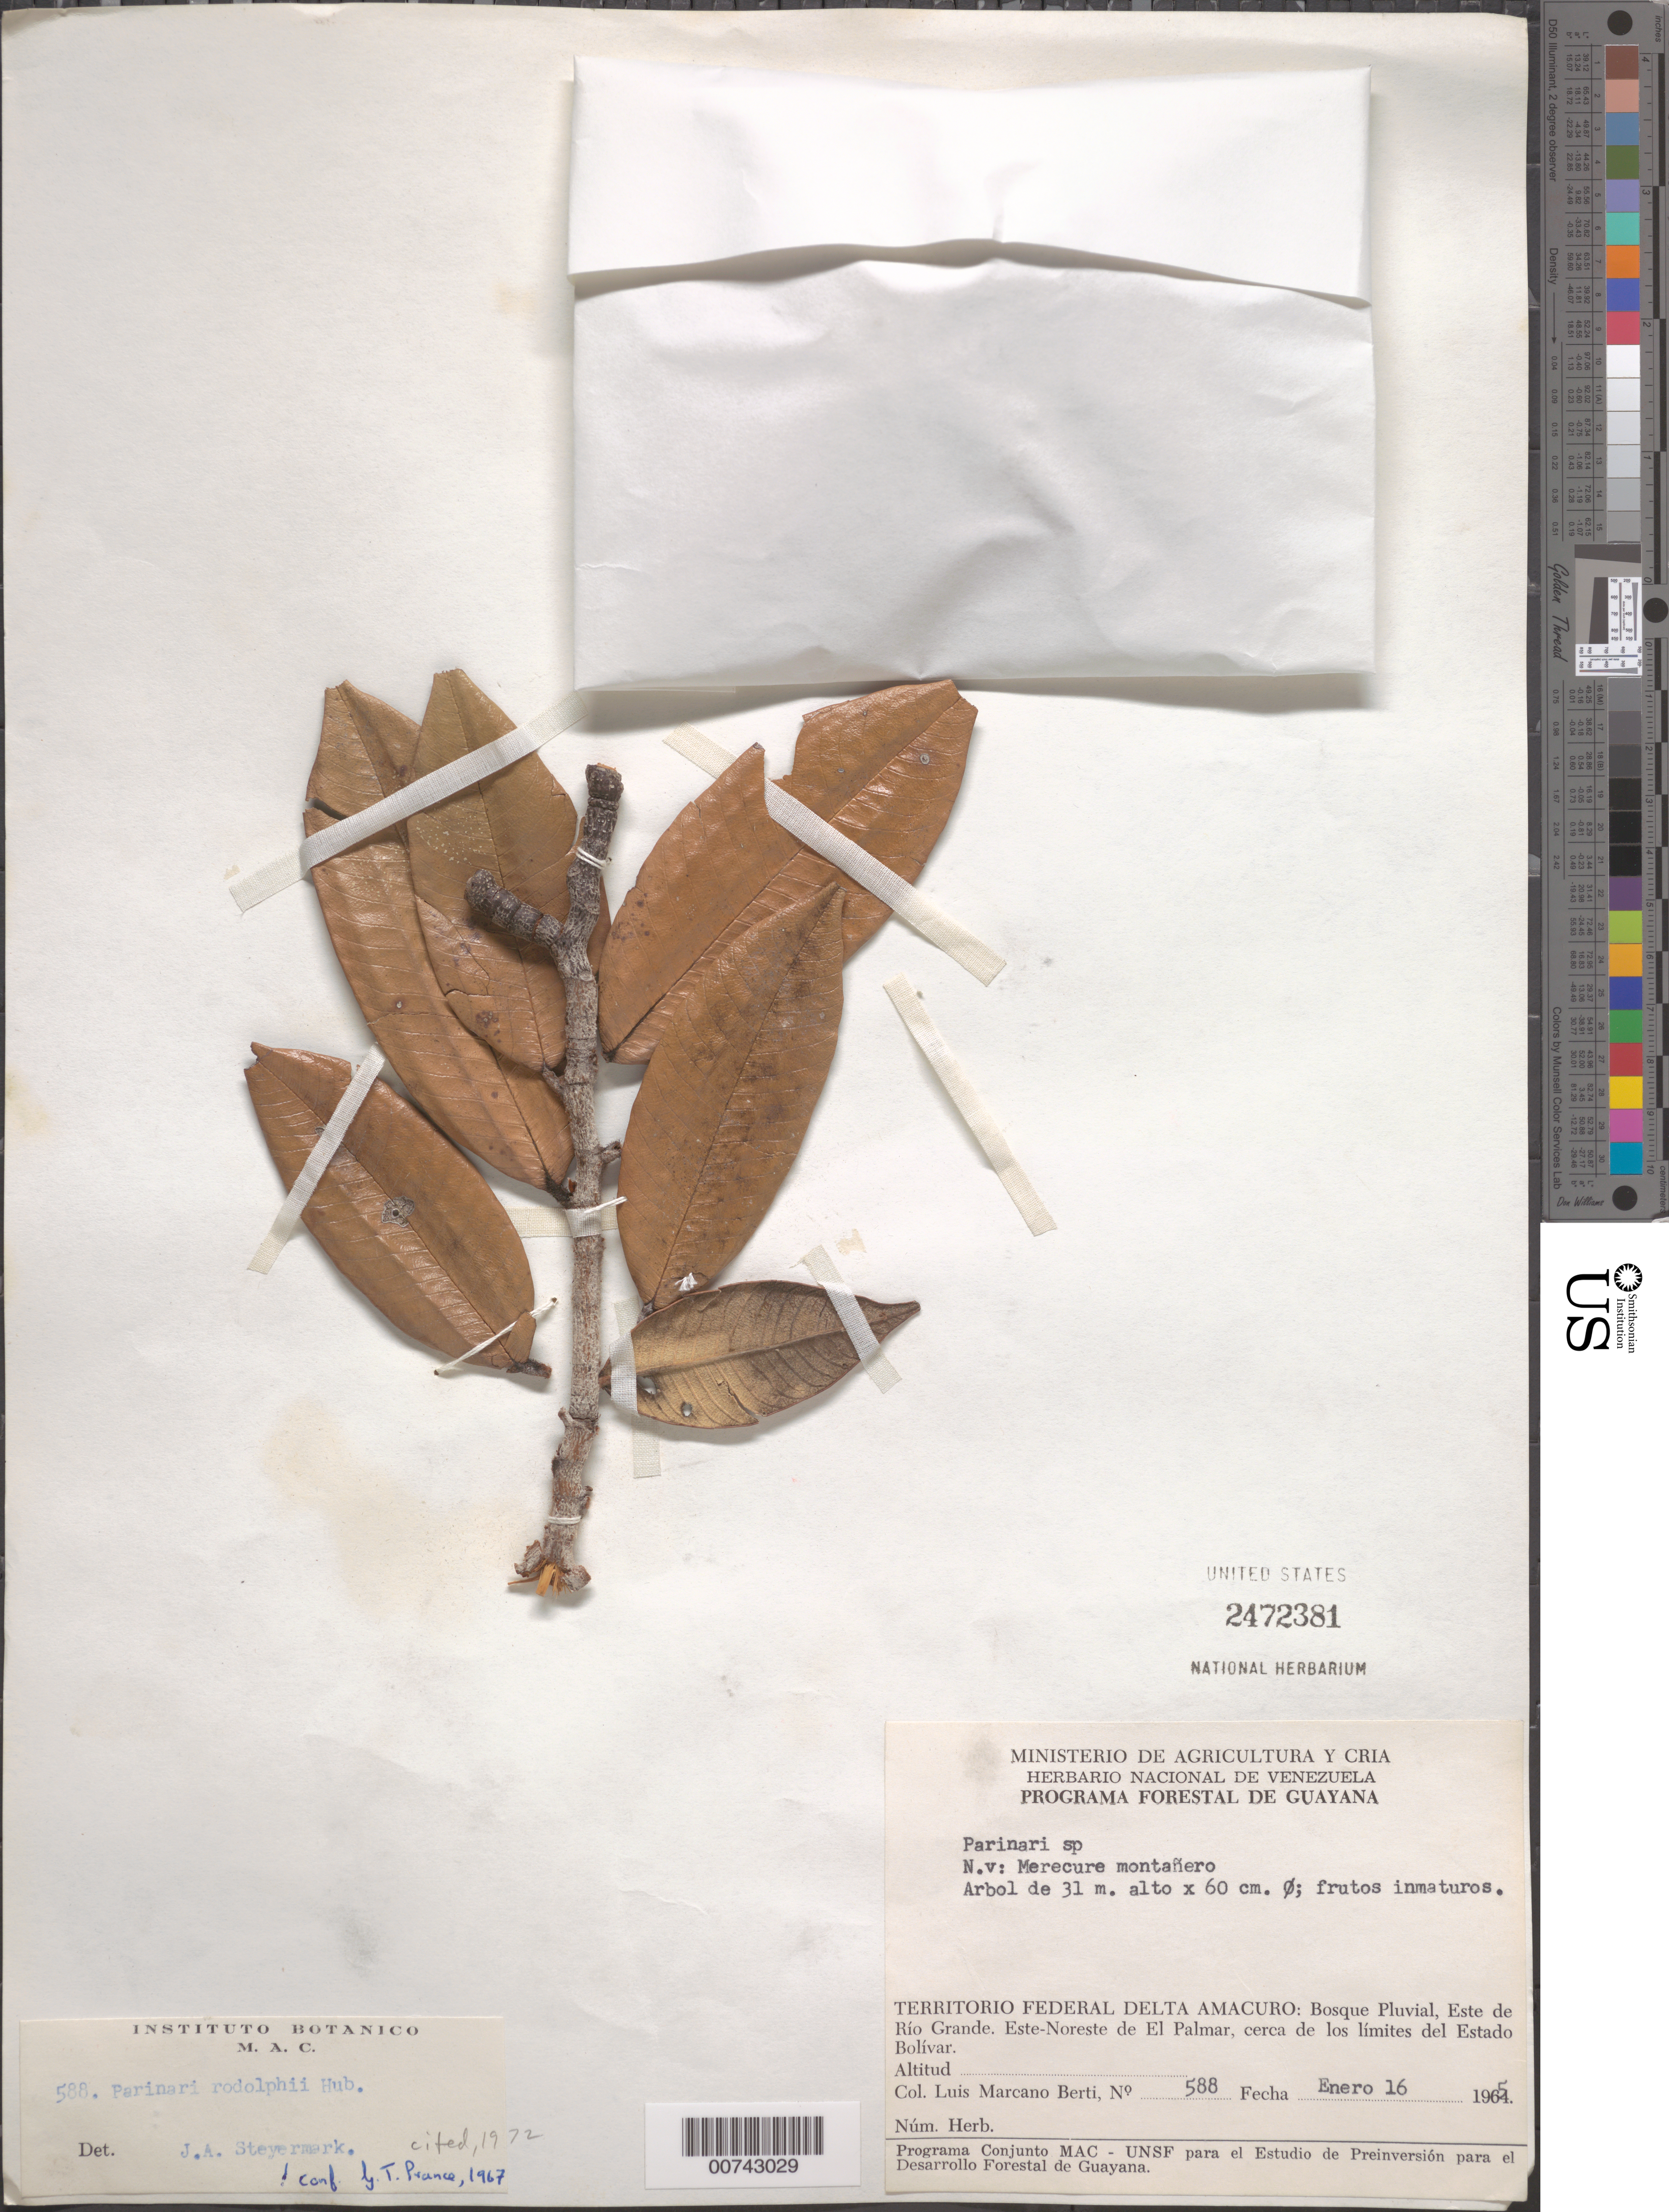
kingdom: Plantae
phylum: Tracheophyta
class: Magnoliopsida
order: Malpighiales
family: Chrysobalanaceae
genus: Parinari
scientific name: Parinari rodolphii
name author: Huber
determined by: Prance, G. T.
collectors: L. Marcano-Berti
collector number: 588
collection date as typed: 16-Jan-65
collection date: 1965-01-16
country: Venezuela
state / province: Delta Amacuro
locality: Este de Río Grande, ENE de El Palmar, cerca de los limites del Estado Bolívar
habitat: Bosque pluvial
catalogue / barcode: US 2472381